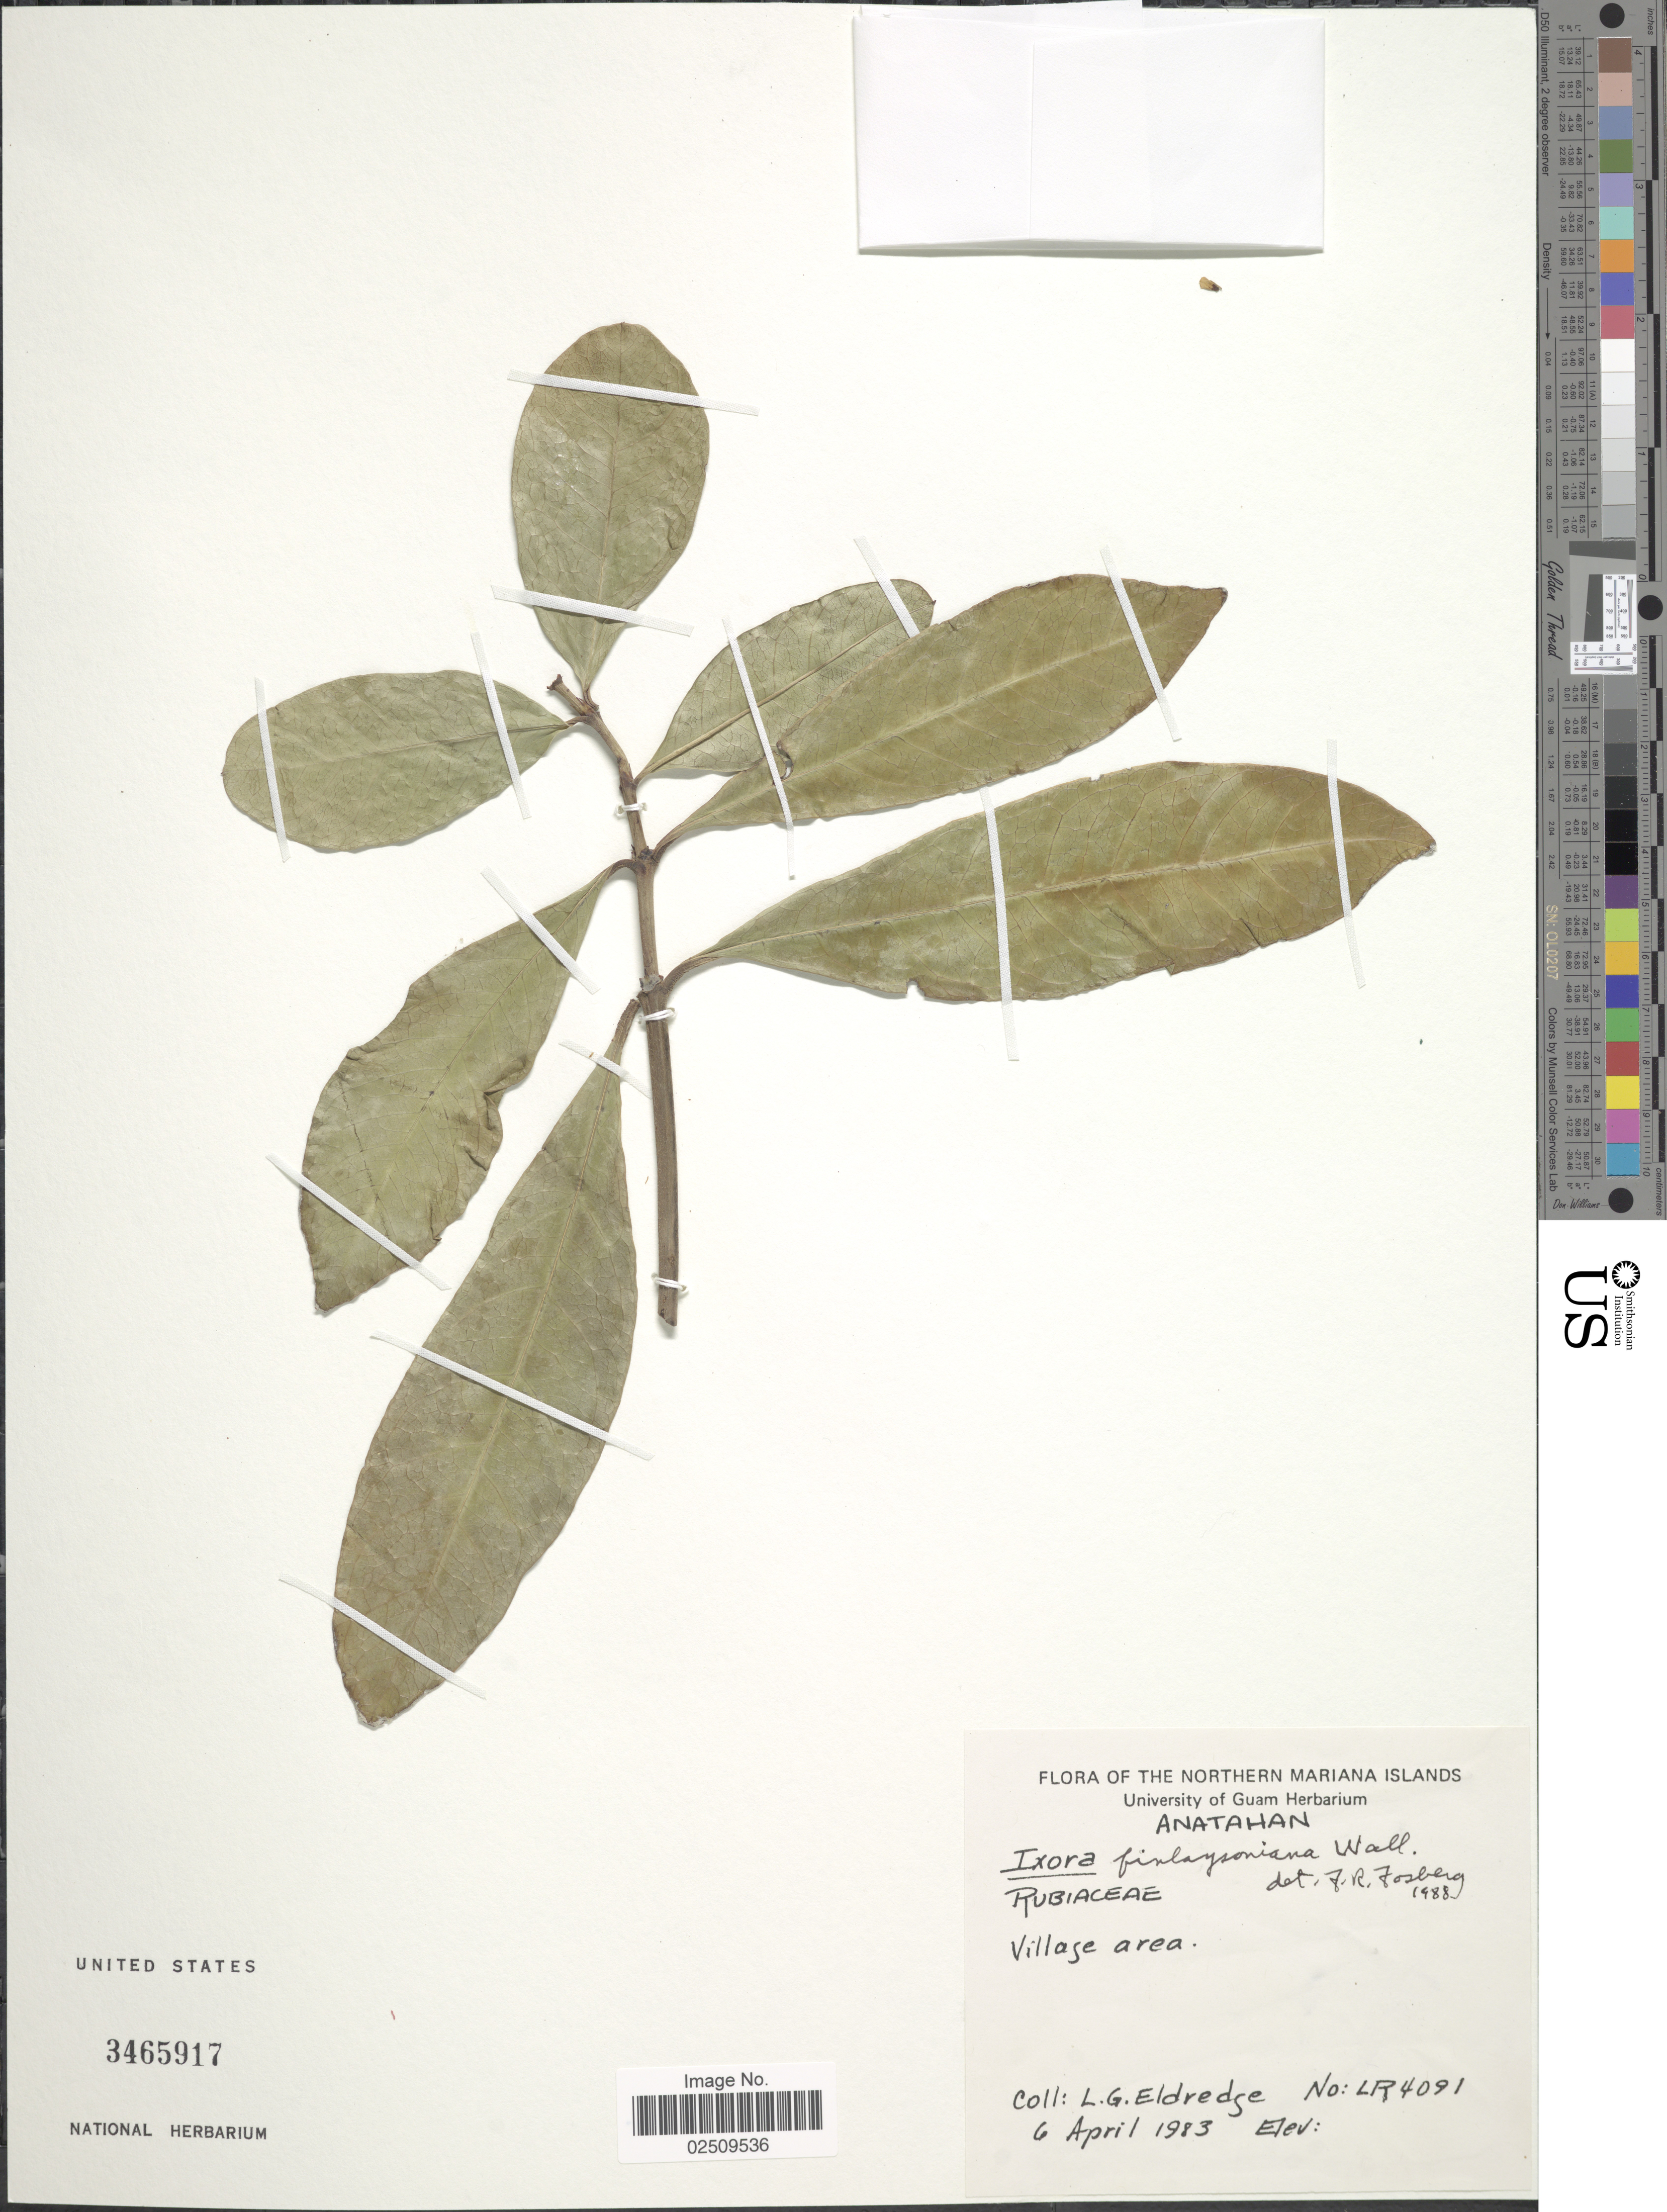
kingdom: Plantae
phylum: Tracheophyta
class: Magnoliopsida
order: Gentianales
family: Rubiaceae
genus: Ixora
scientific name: Ixora finlaysoniana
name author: Wall. ex G. Don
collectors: L. Eldredge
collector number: LR 4091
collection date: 1983-04-06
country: Northern Mariana Islands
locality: Anatahan, Village area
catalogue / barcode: US 3465917